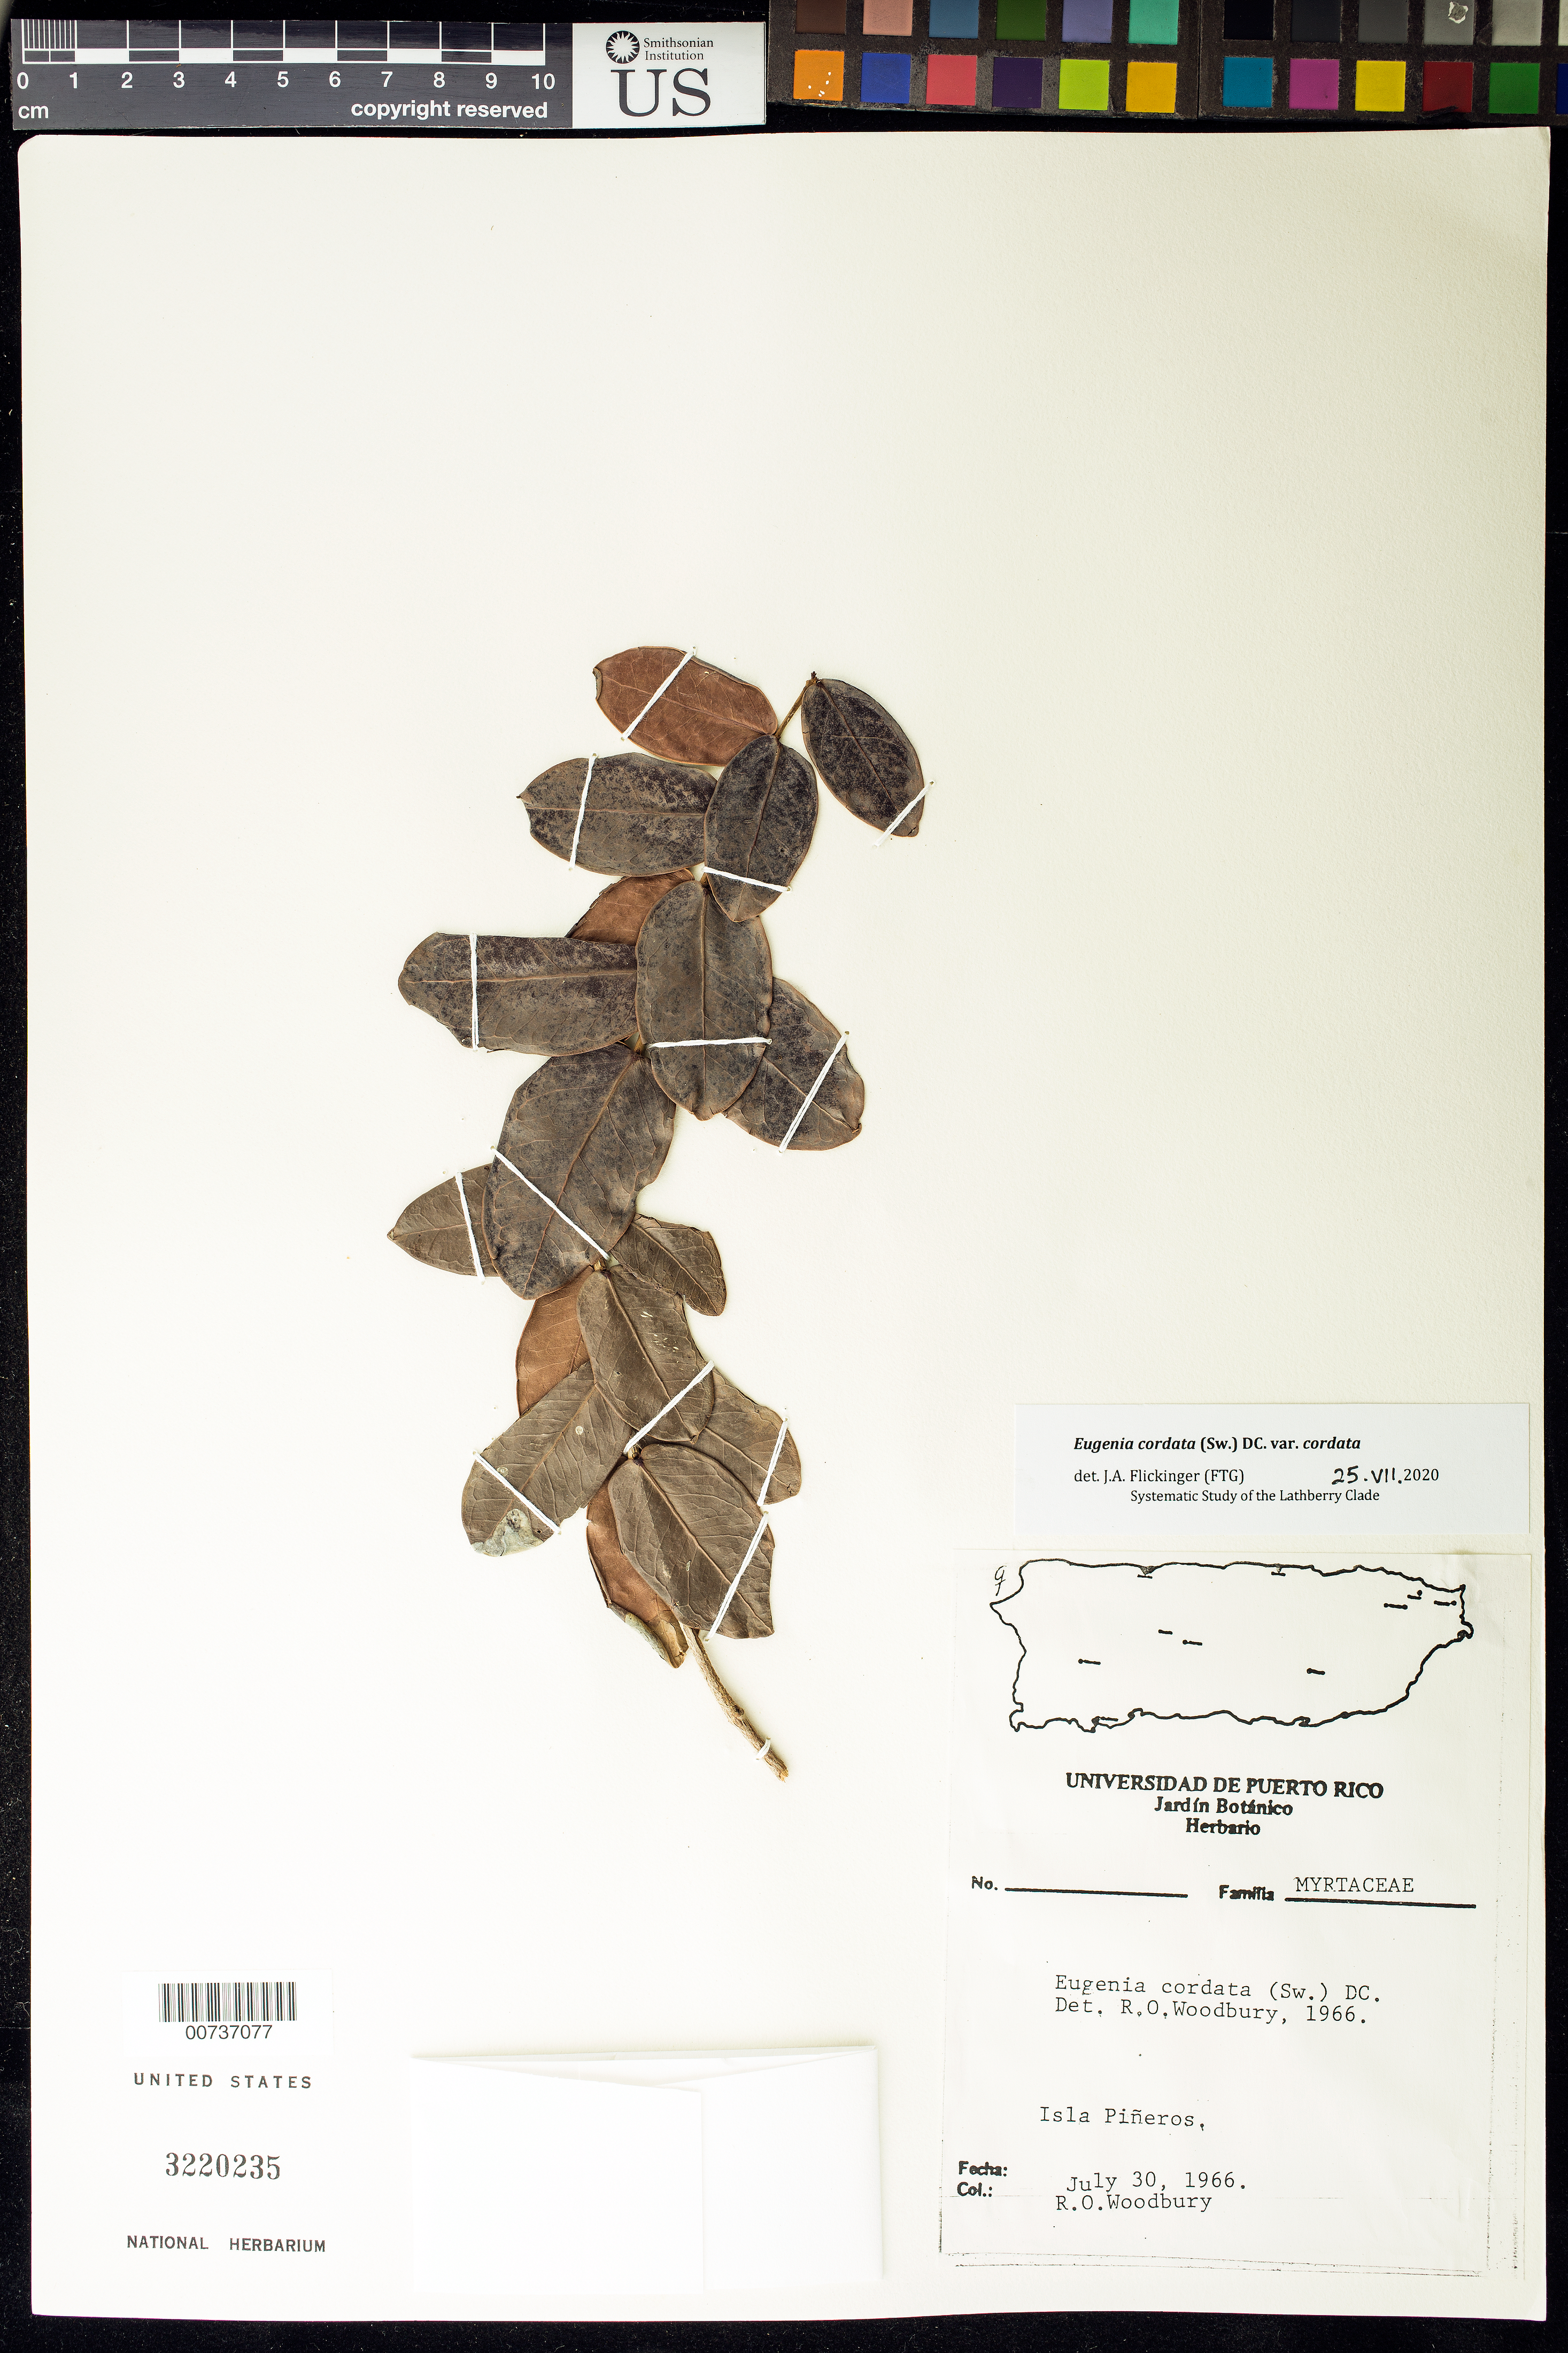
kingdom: Plantae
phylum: Tracheophyta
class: Magnoliopsida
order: Myrtales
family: Myrtaceae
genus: Eugenia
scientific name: Eugenia cordata var. cordata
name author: (Sw.) DC.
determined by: Flickinger, Jonathan A.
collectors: R. O. Woodbury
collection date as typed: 30 Jul 1966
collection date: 1966-07-30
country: Puerto Rico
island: Piñeros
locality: Isla Piñeros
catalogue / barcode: US 3220235